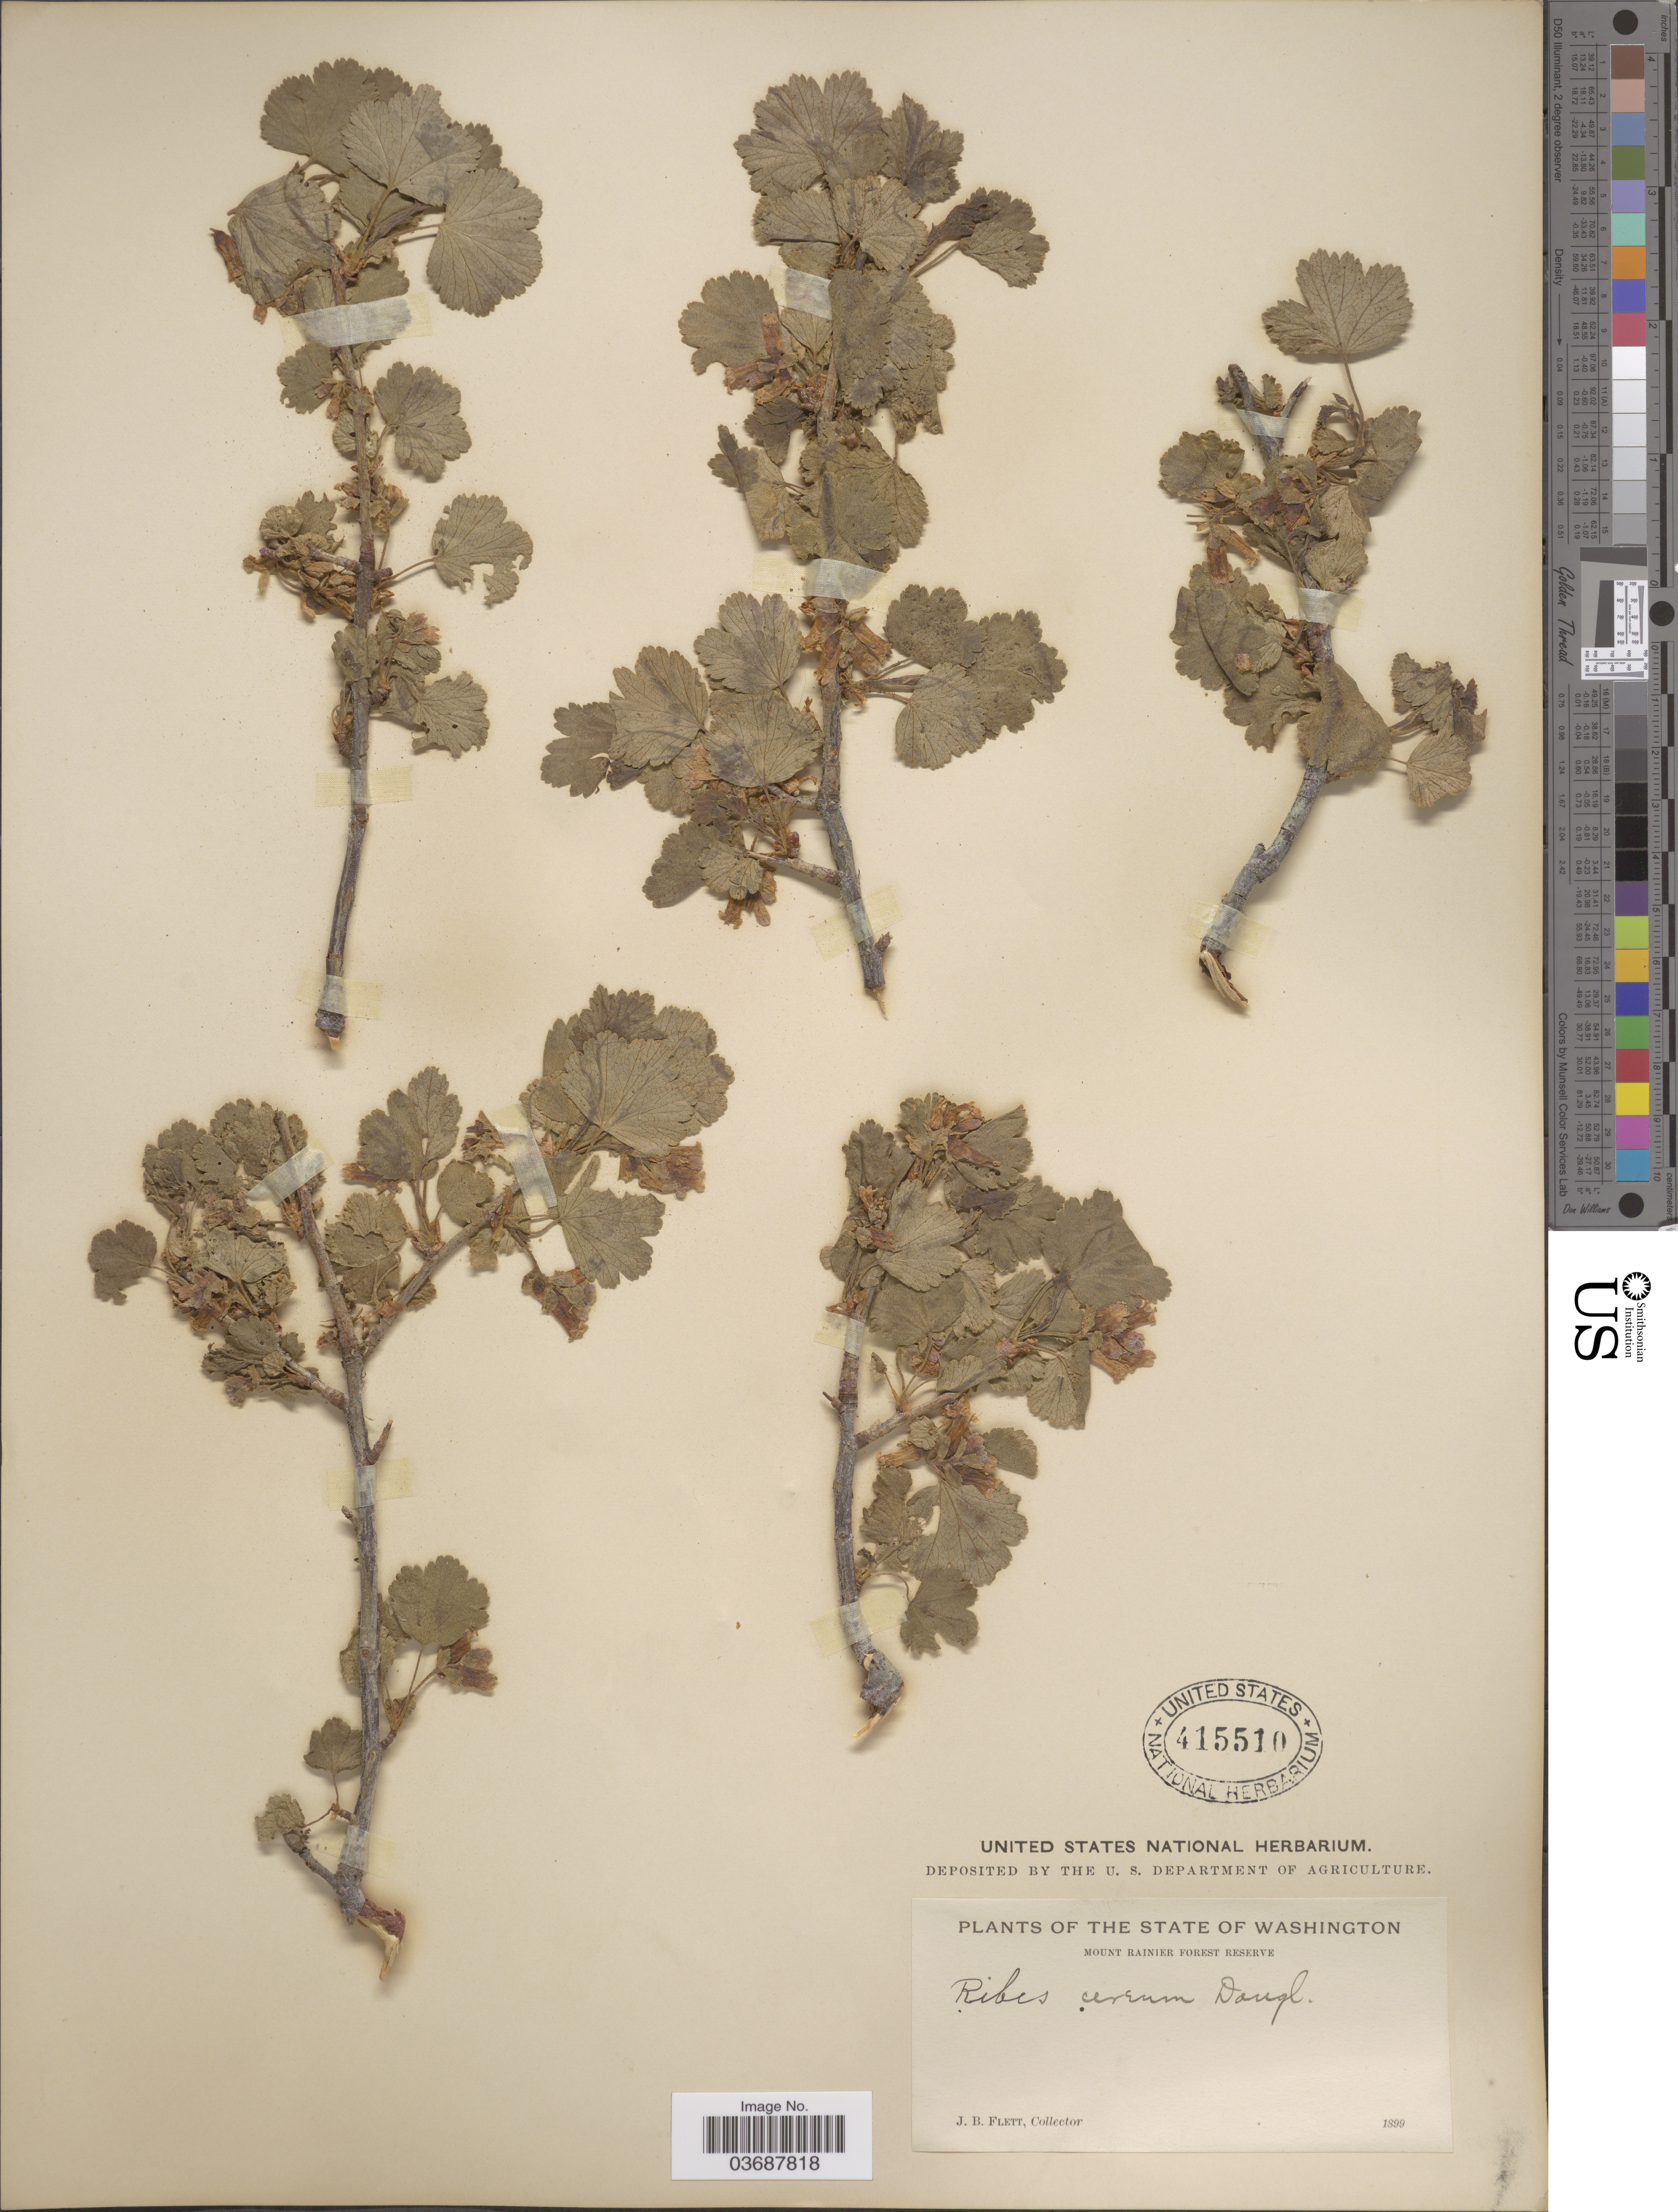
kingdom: Plantae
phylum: Tracheophyta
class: Magnoliopsida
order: Saxifragales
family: Grossulariaceae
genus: Ribes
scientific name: Ribes inebrians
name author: Lindl.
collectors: J. Flett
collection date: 1899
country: United States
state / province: Washington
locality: Mount Rainier Forest Reserve.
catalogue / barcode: US 415510